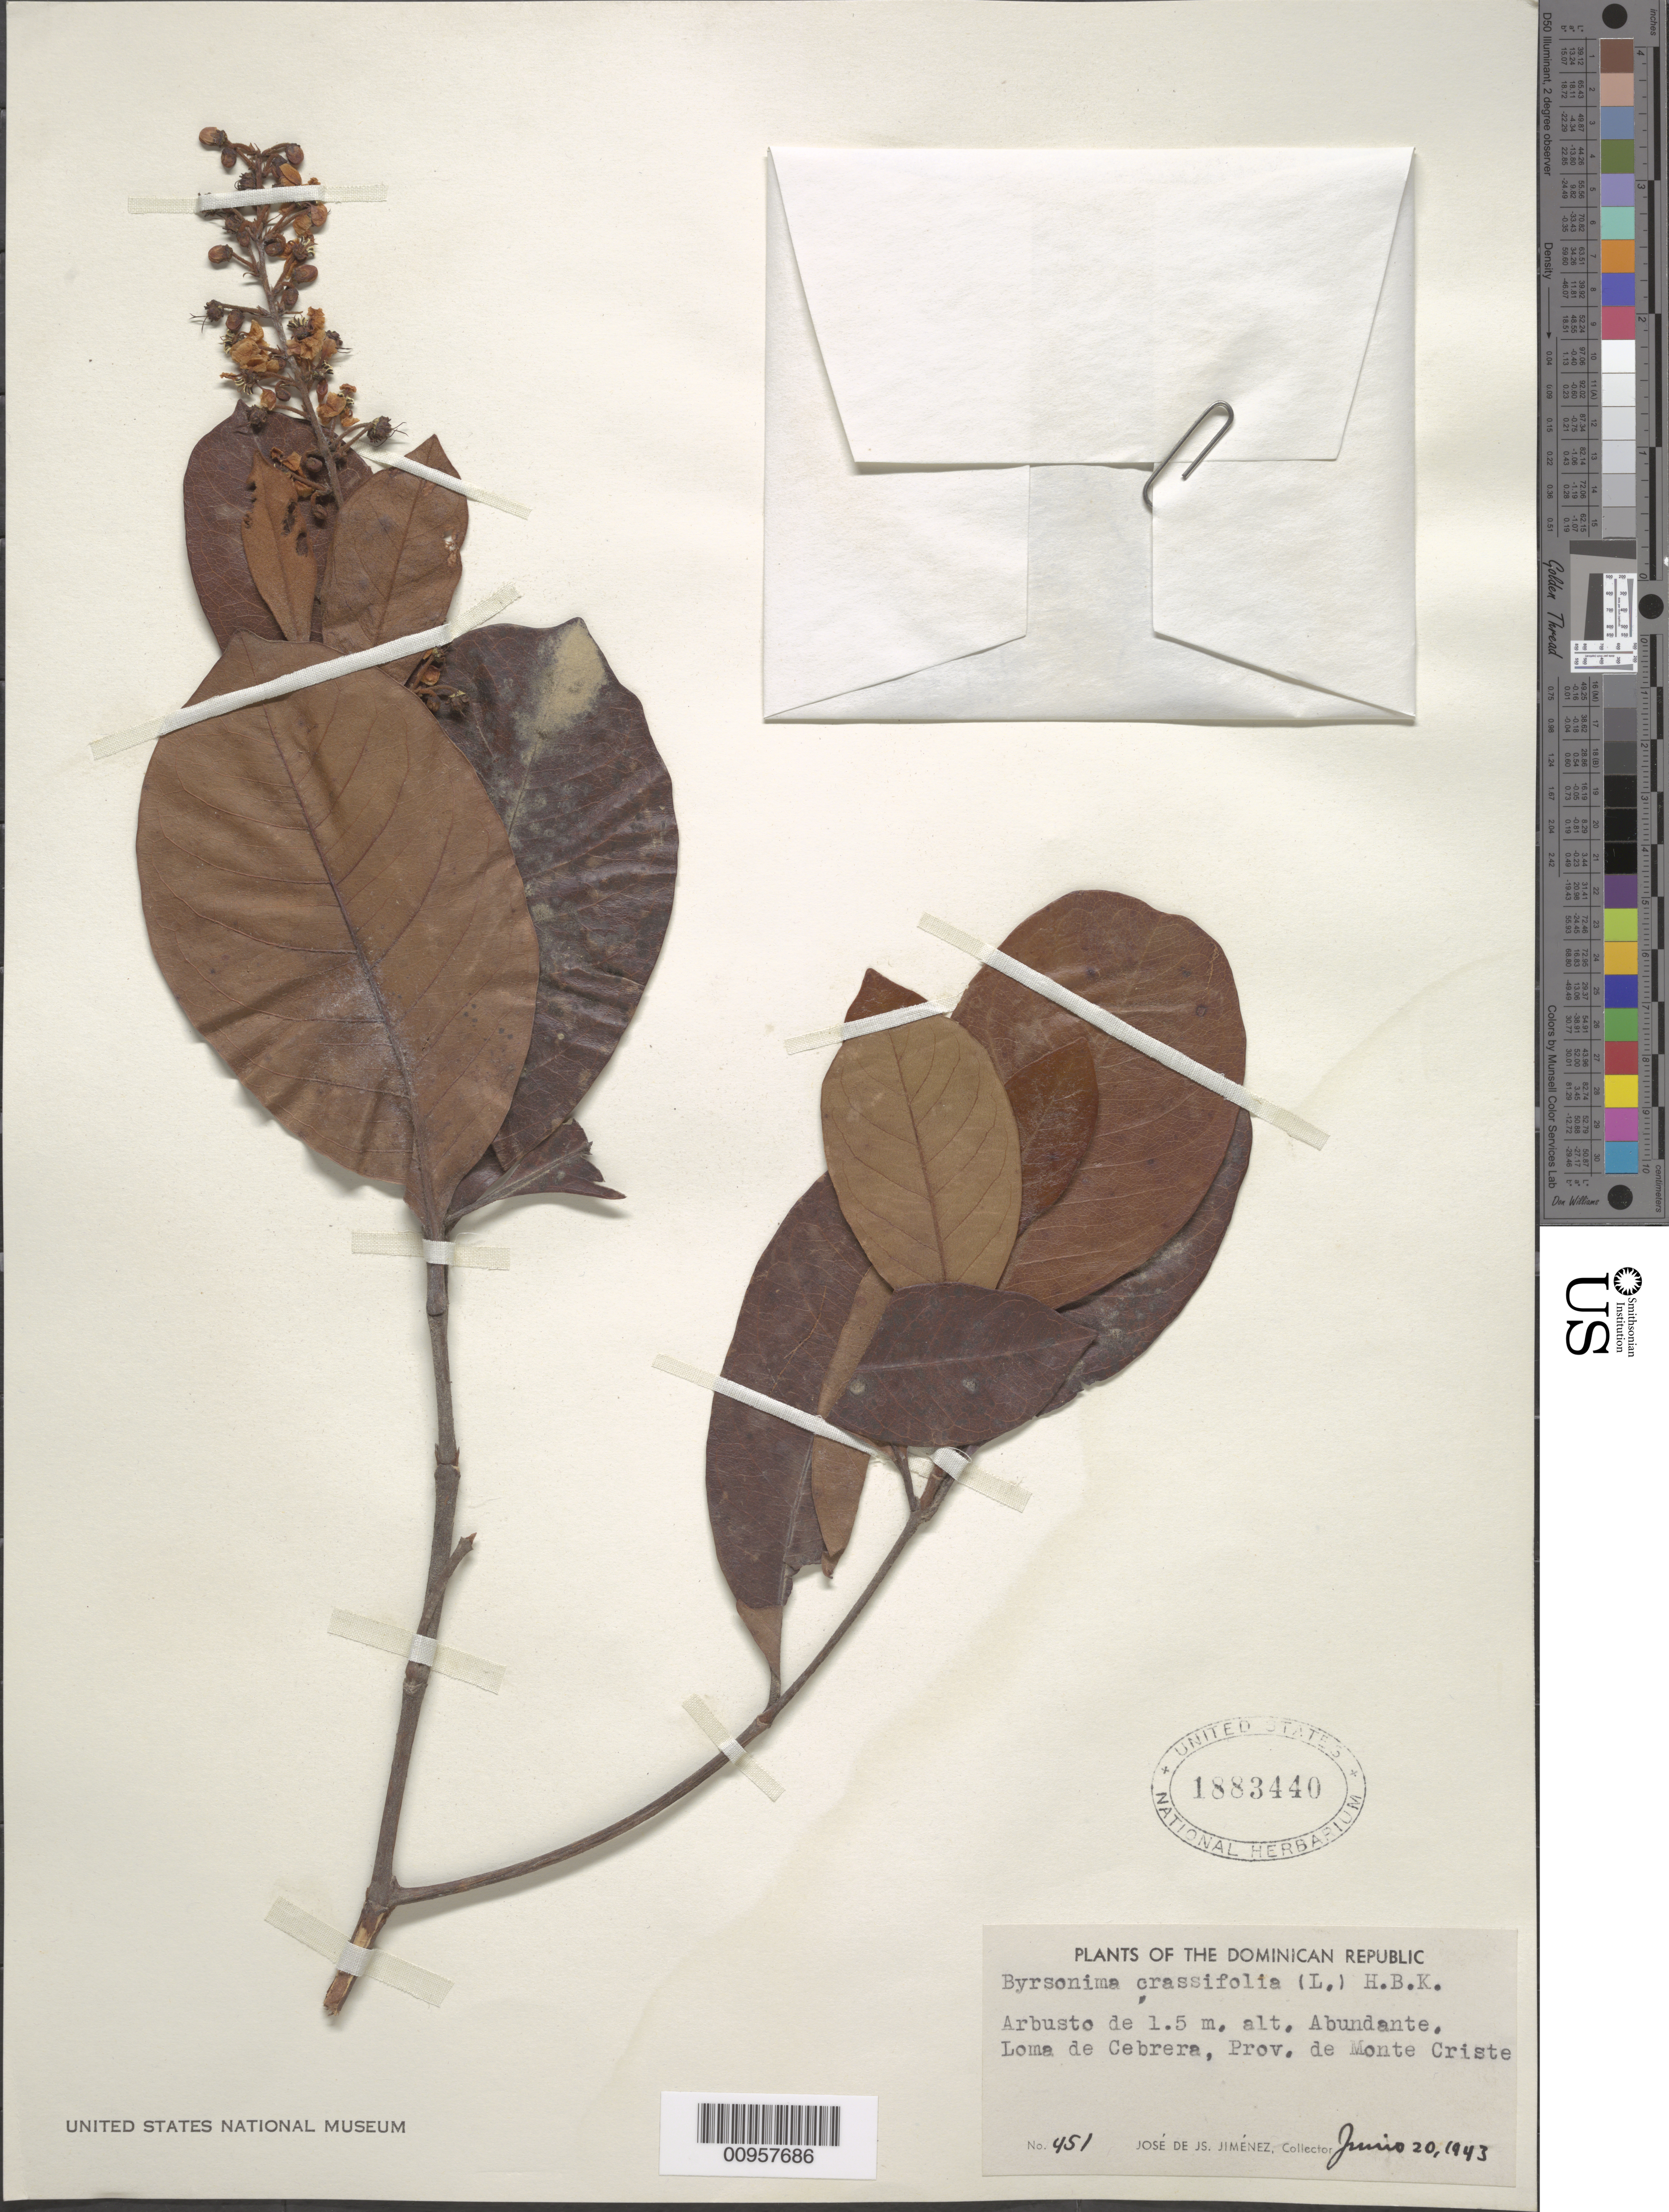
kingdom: Plantae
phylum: Tracheophyta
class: Magnoliopsida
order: Malpighiales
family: Malpighiaceae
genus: Byrsonima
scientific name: Byrsonima crassifolia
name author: (L.) Kunth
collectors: J. J. Jiménez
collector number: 451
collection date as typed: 20 Jun 1943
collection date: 1943-06-20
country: Dominican Republic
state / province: Monte Cristi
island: Hispaniola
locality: Loma de Cebrera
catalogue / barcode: US 1883440